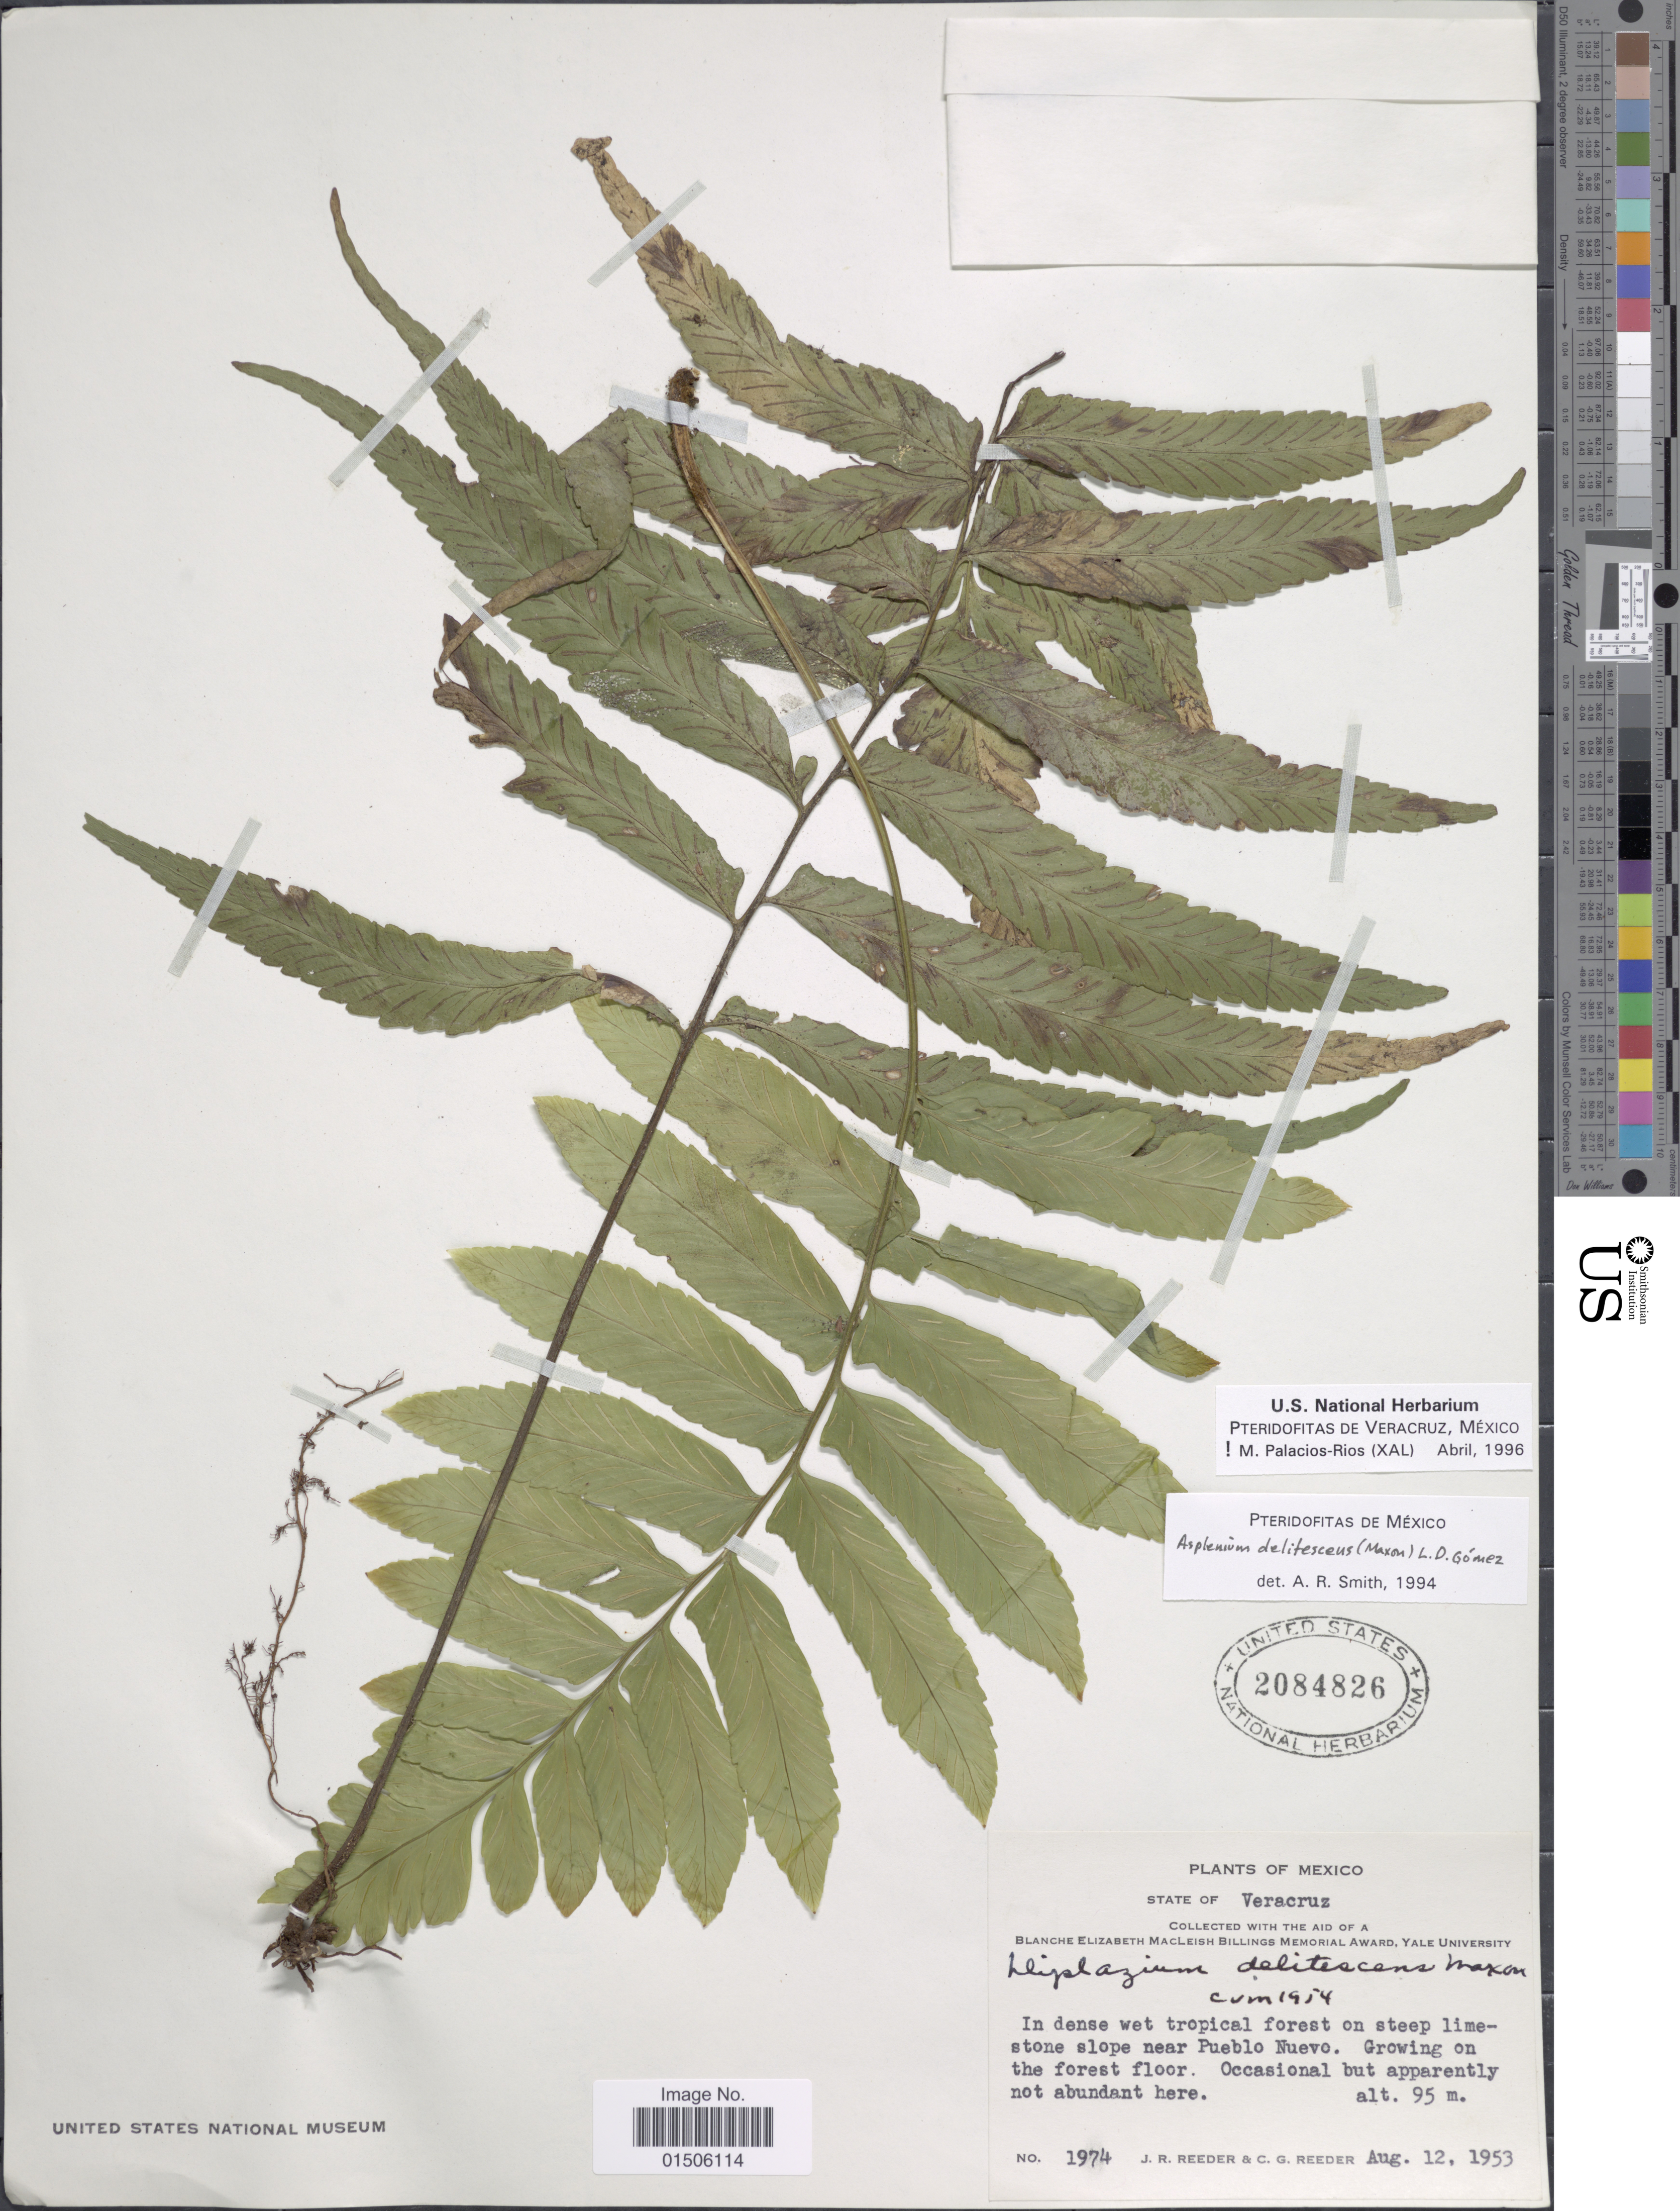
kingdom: Plantae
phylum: Tracheophyta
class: Polypodiopsida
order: Polypodiales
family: Aspleniaceae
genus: Asplenium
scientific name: Asplenium delitescens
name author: (Maxon) L.D. Gómez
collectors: J. R. Reeder & C. G. Reeder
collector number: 1974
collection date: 1953-08-12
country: Mexico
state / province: Veracruz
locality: State of Veracruz, In dense wet tropical forest on steep limestone near Pueblo Nuevo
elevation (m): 95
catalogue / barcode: US 2084826